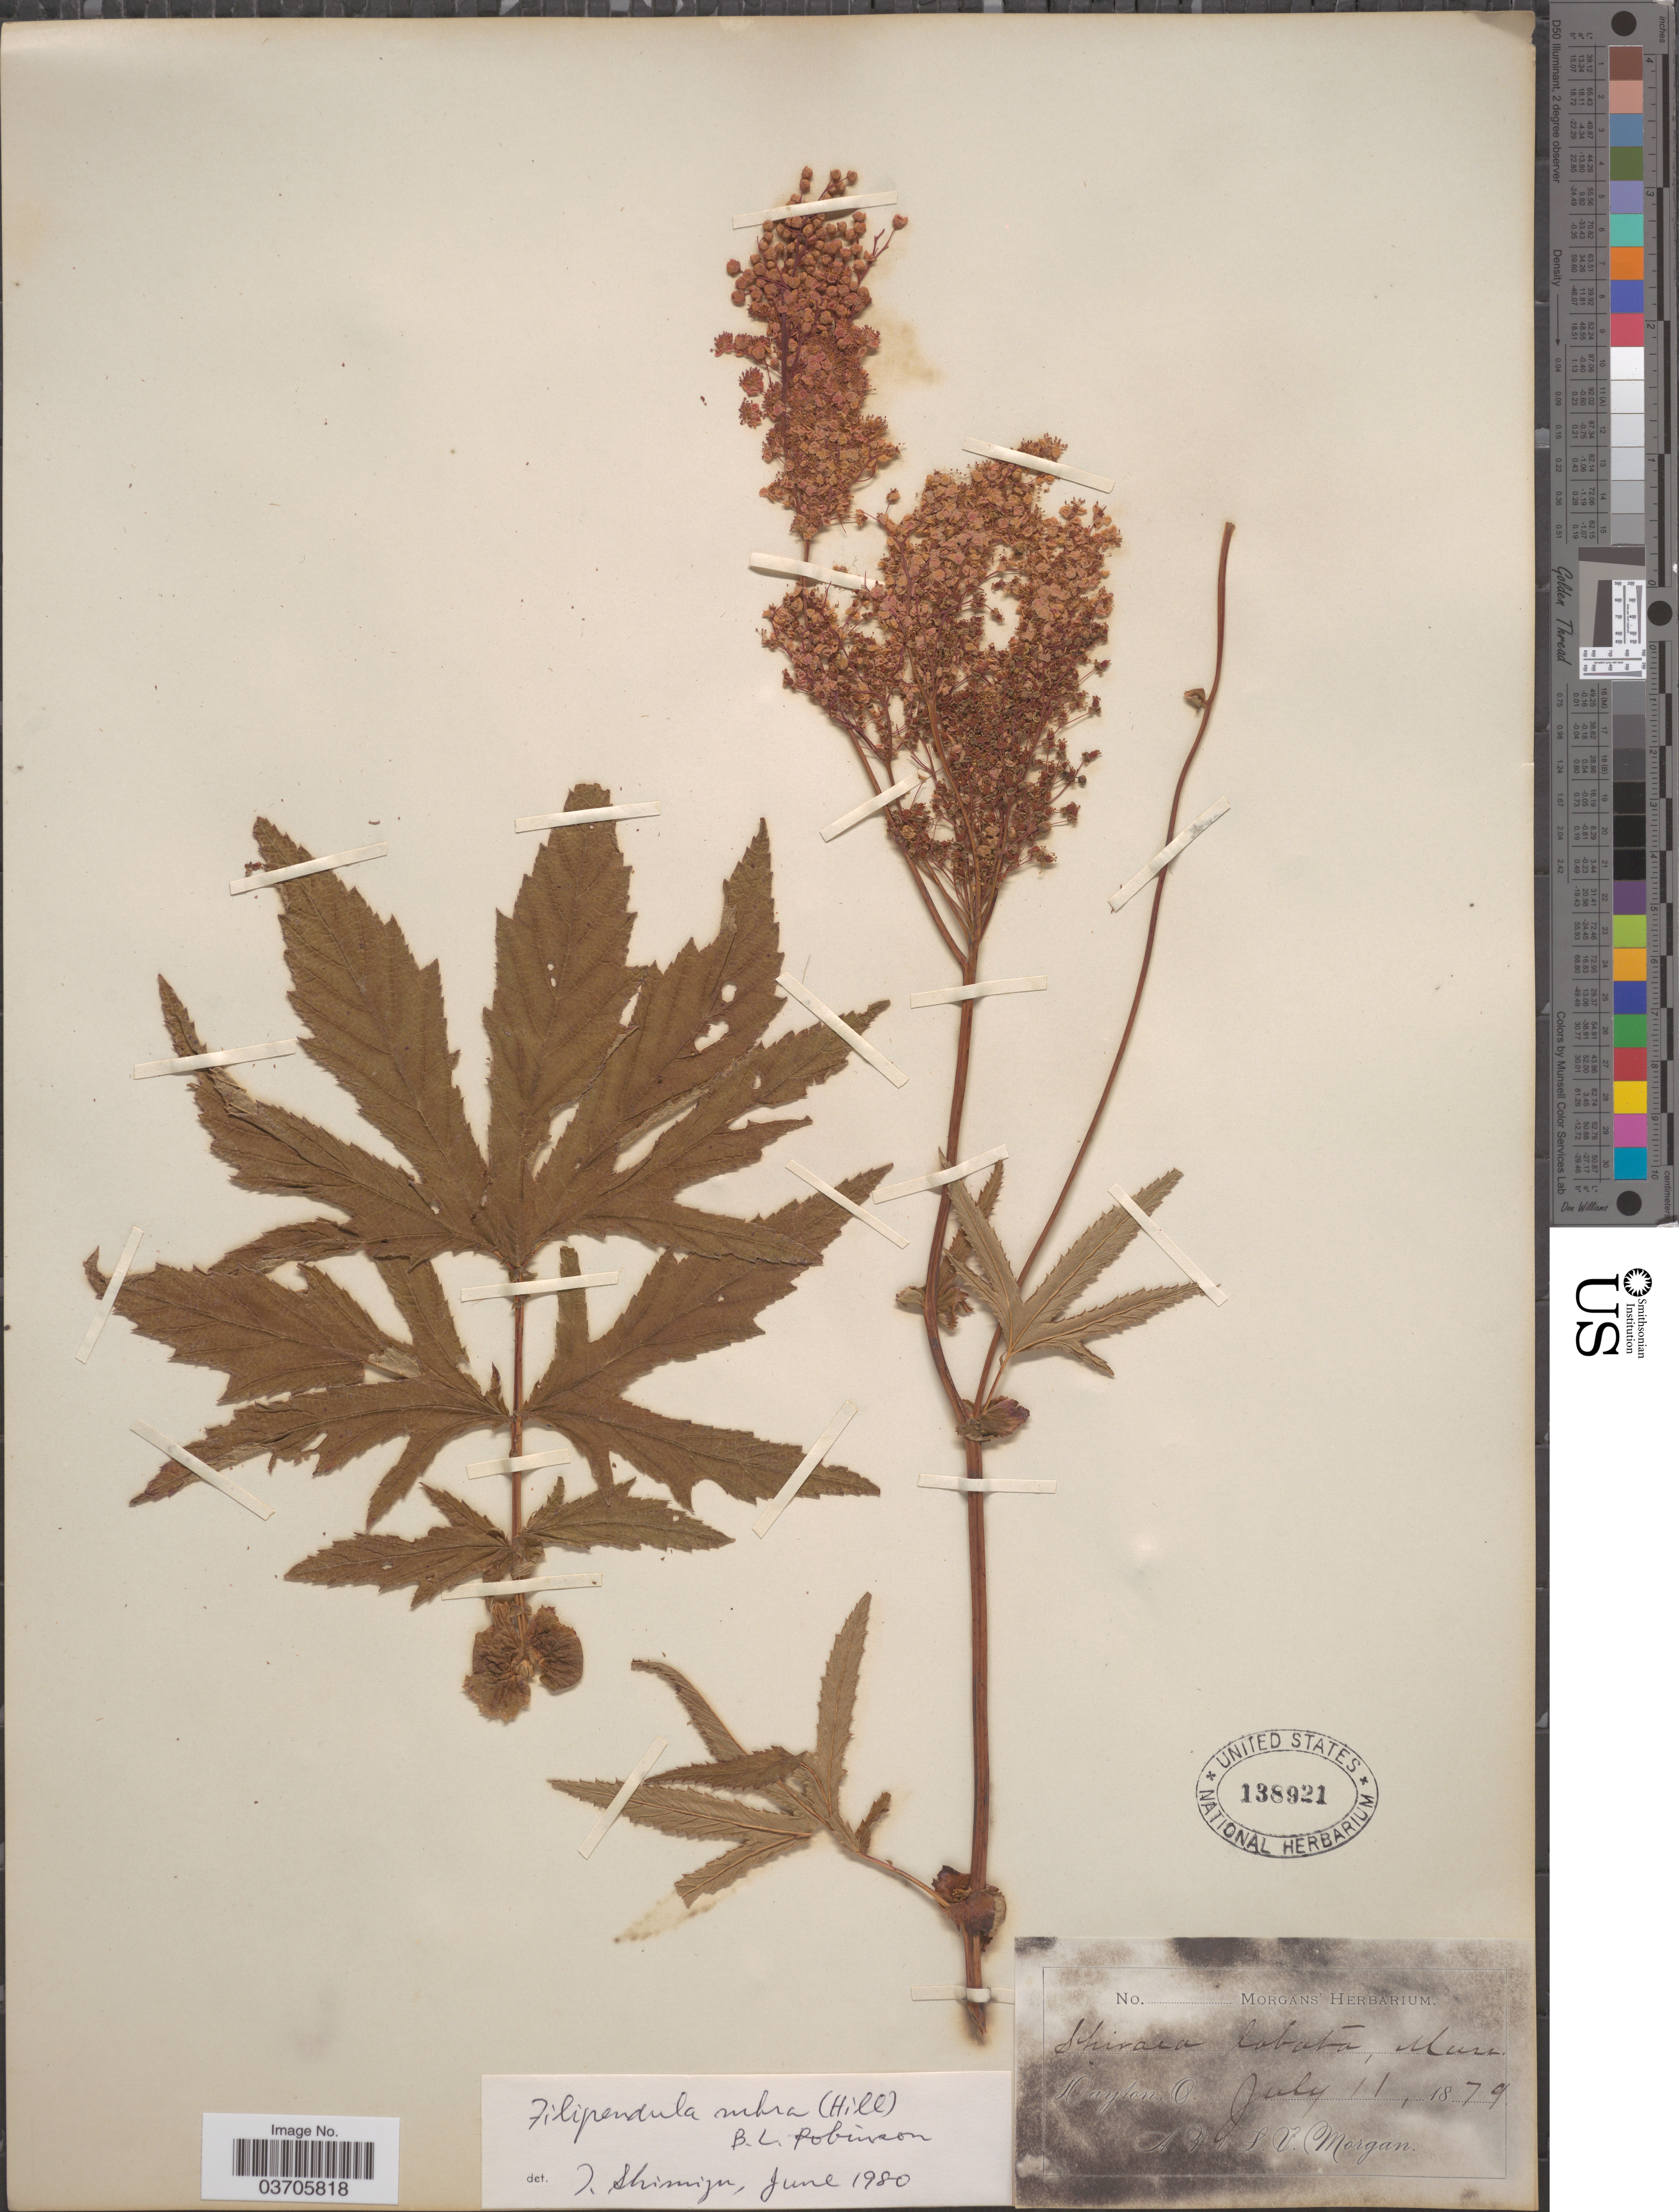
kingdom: Plantae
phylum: Tracheophyta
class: Magnoliopsida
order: Rosales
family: Rosaceae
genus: Filipendula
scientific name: Filipendula rubra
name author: (Hill) B.L. Rob.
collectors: A. Morgan & L. Morgan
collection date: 1879-07-11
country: United States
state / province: Ohio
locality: Dayton.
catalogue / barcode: US 138921